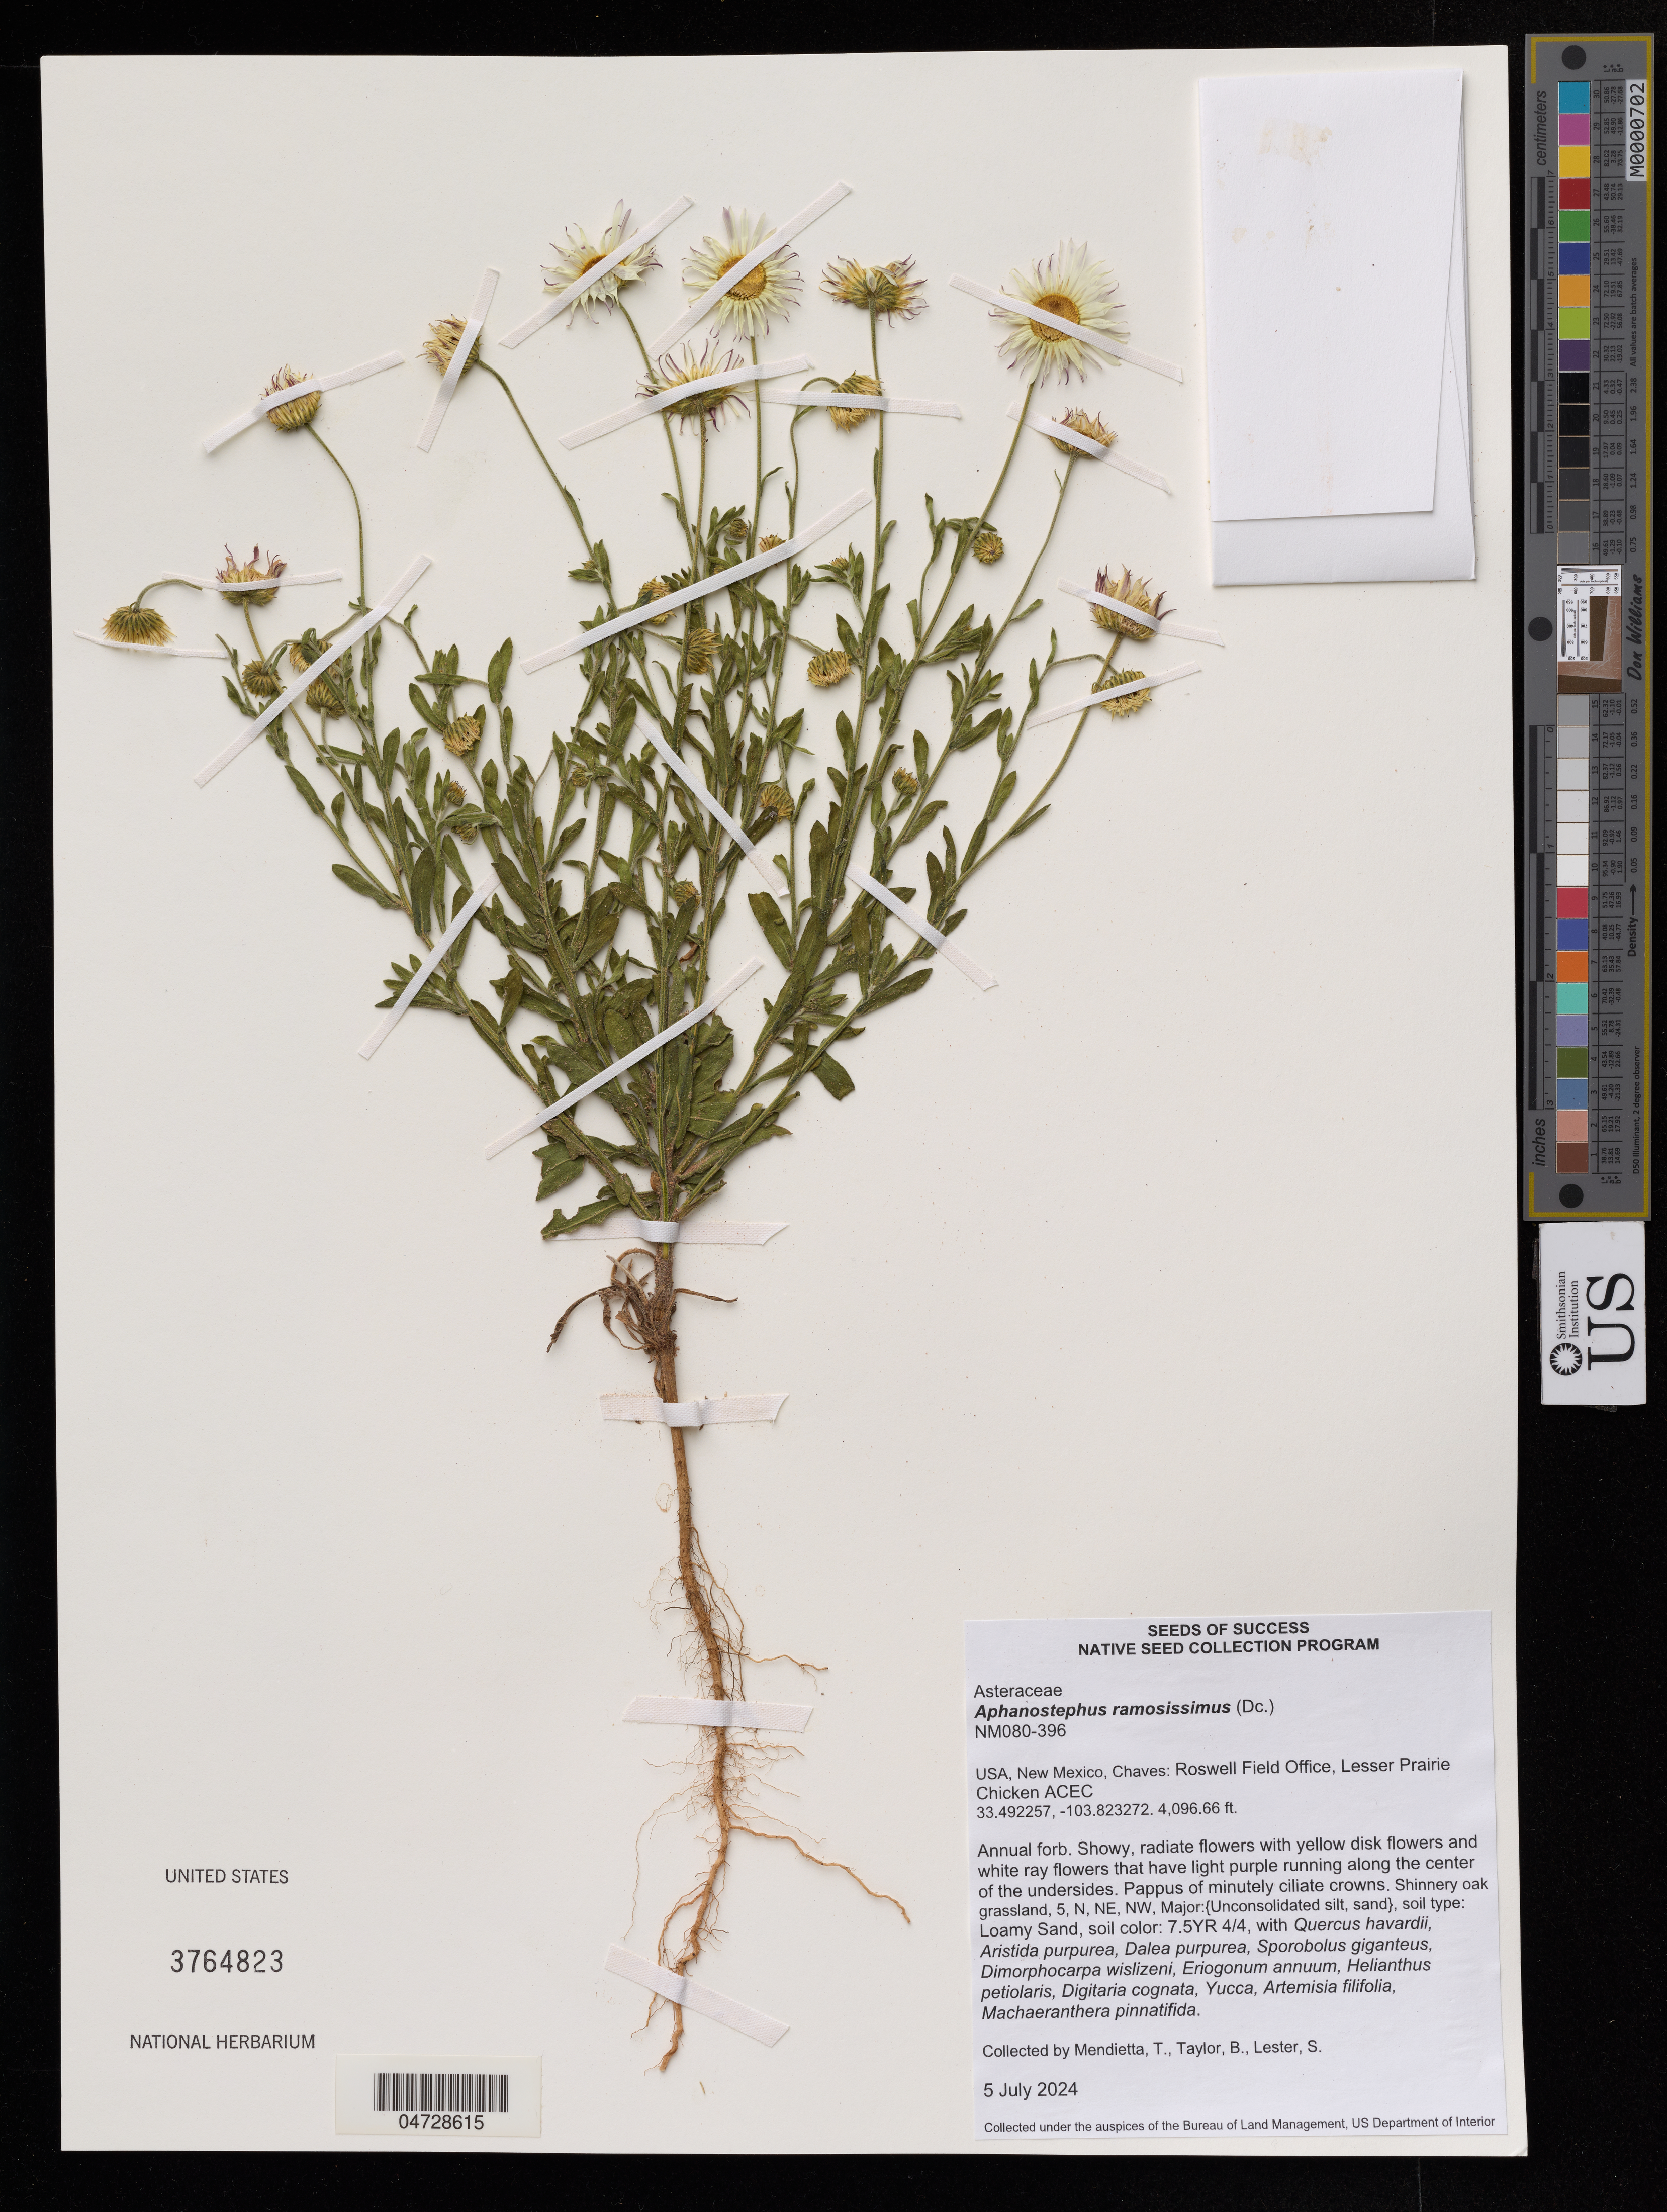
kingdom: Plantae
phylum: Tracheophyta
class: Magnoliopsida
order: Asterales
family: Asteraceae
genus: Aphanostephus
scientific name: Aphanostephus ramosissimus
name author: DC.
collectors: T. Mendietta & B. Taylor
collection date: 2024-07-05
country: United States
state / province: New Mexico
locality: Chaves: Roswell Field Office, Lesser Prairie Chicken ACEC.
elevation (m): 1248.66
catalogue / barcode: US 3764823